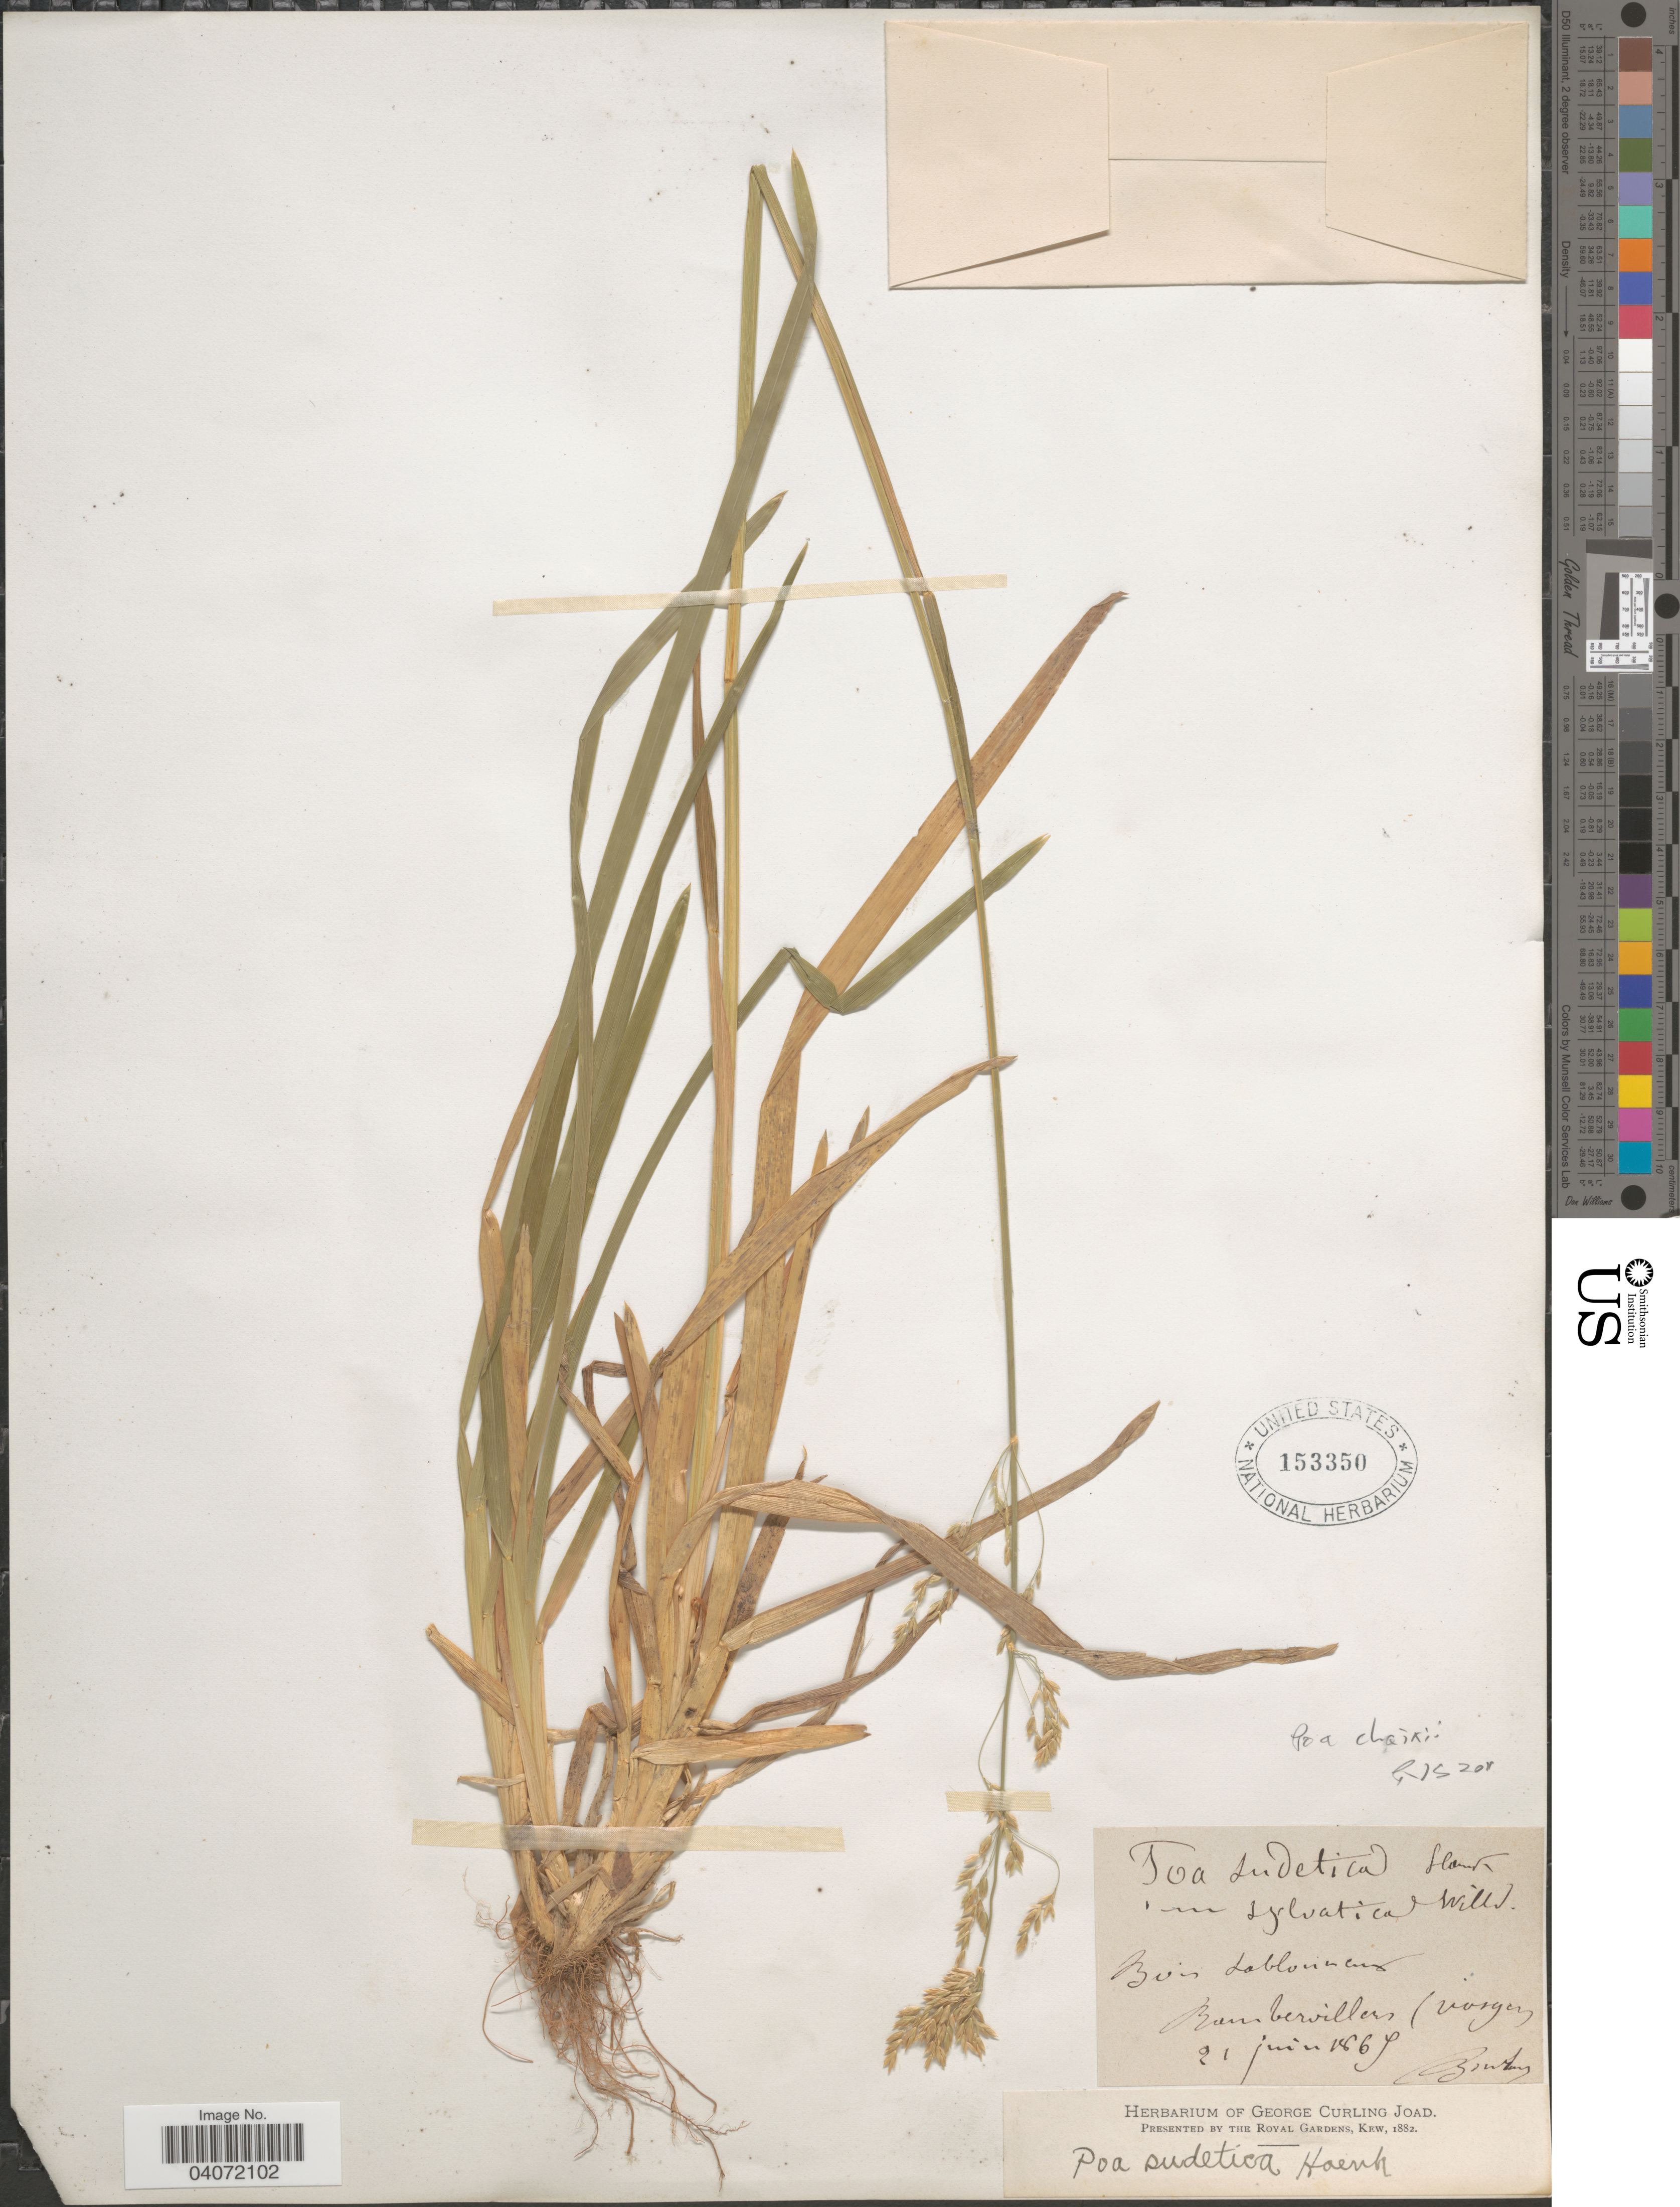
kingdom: Plantae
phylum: Tracheophyta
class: Liliopsida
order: Poales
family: Poaceae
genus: Poa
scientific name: Poa chaixii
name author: Vill.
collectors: Bunting, --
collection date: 1865-06-21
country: France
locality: Bois sablonneux. Rambervillers (Vosges).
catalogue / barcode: US 153350